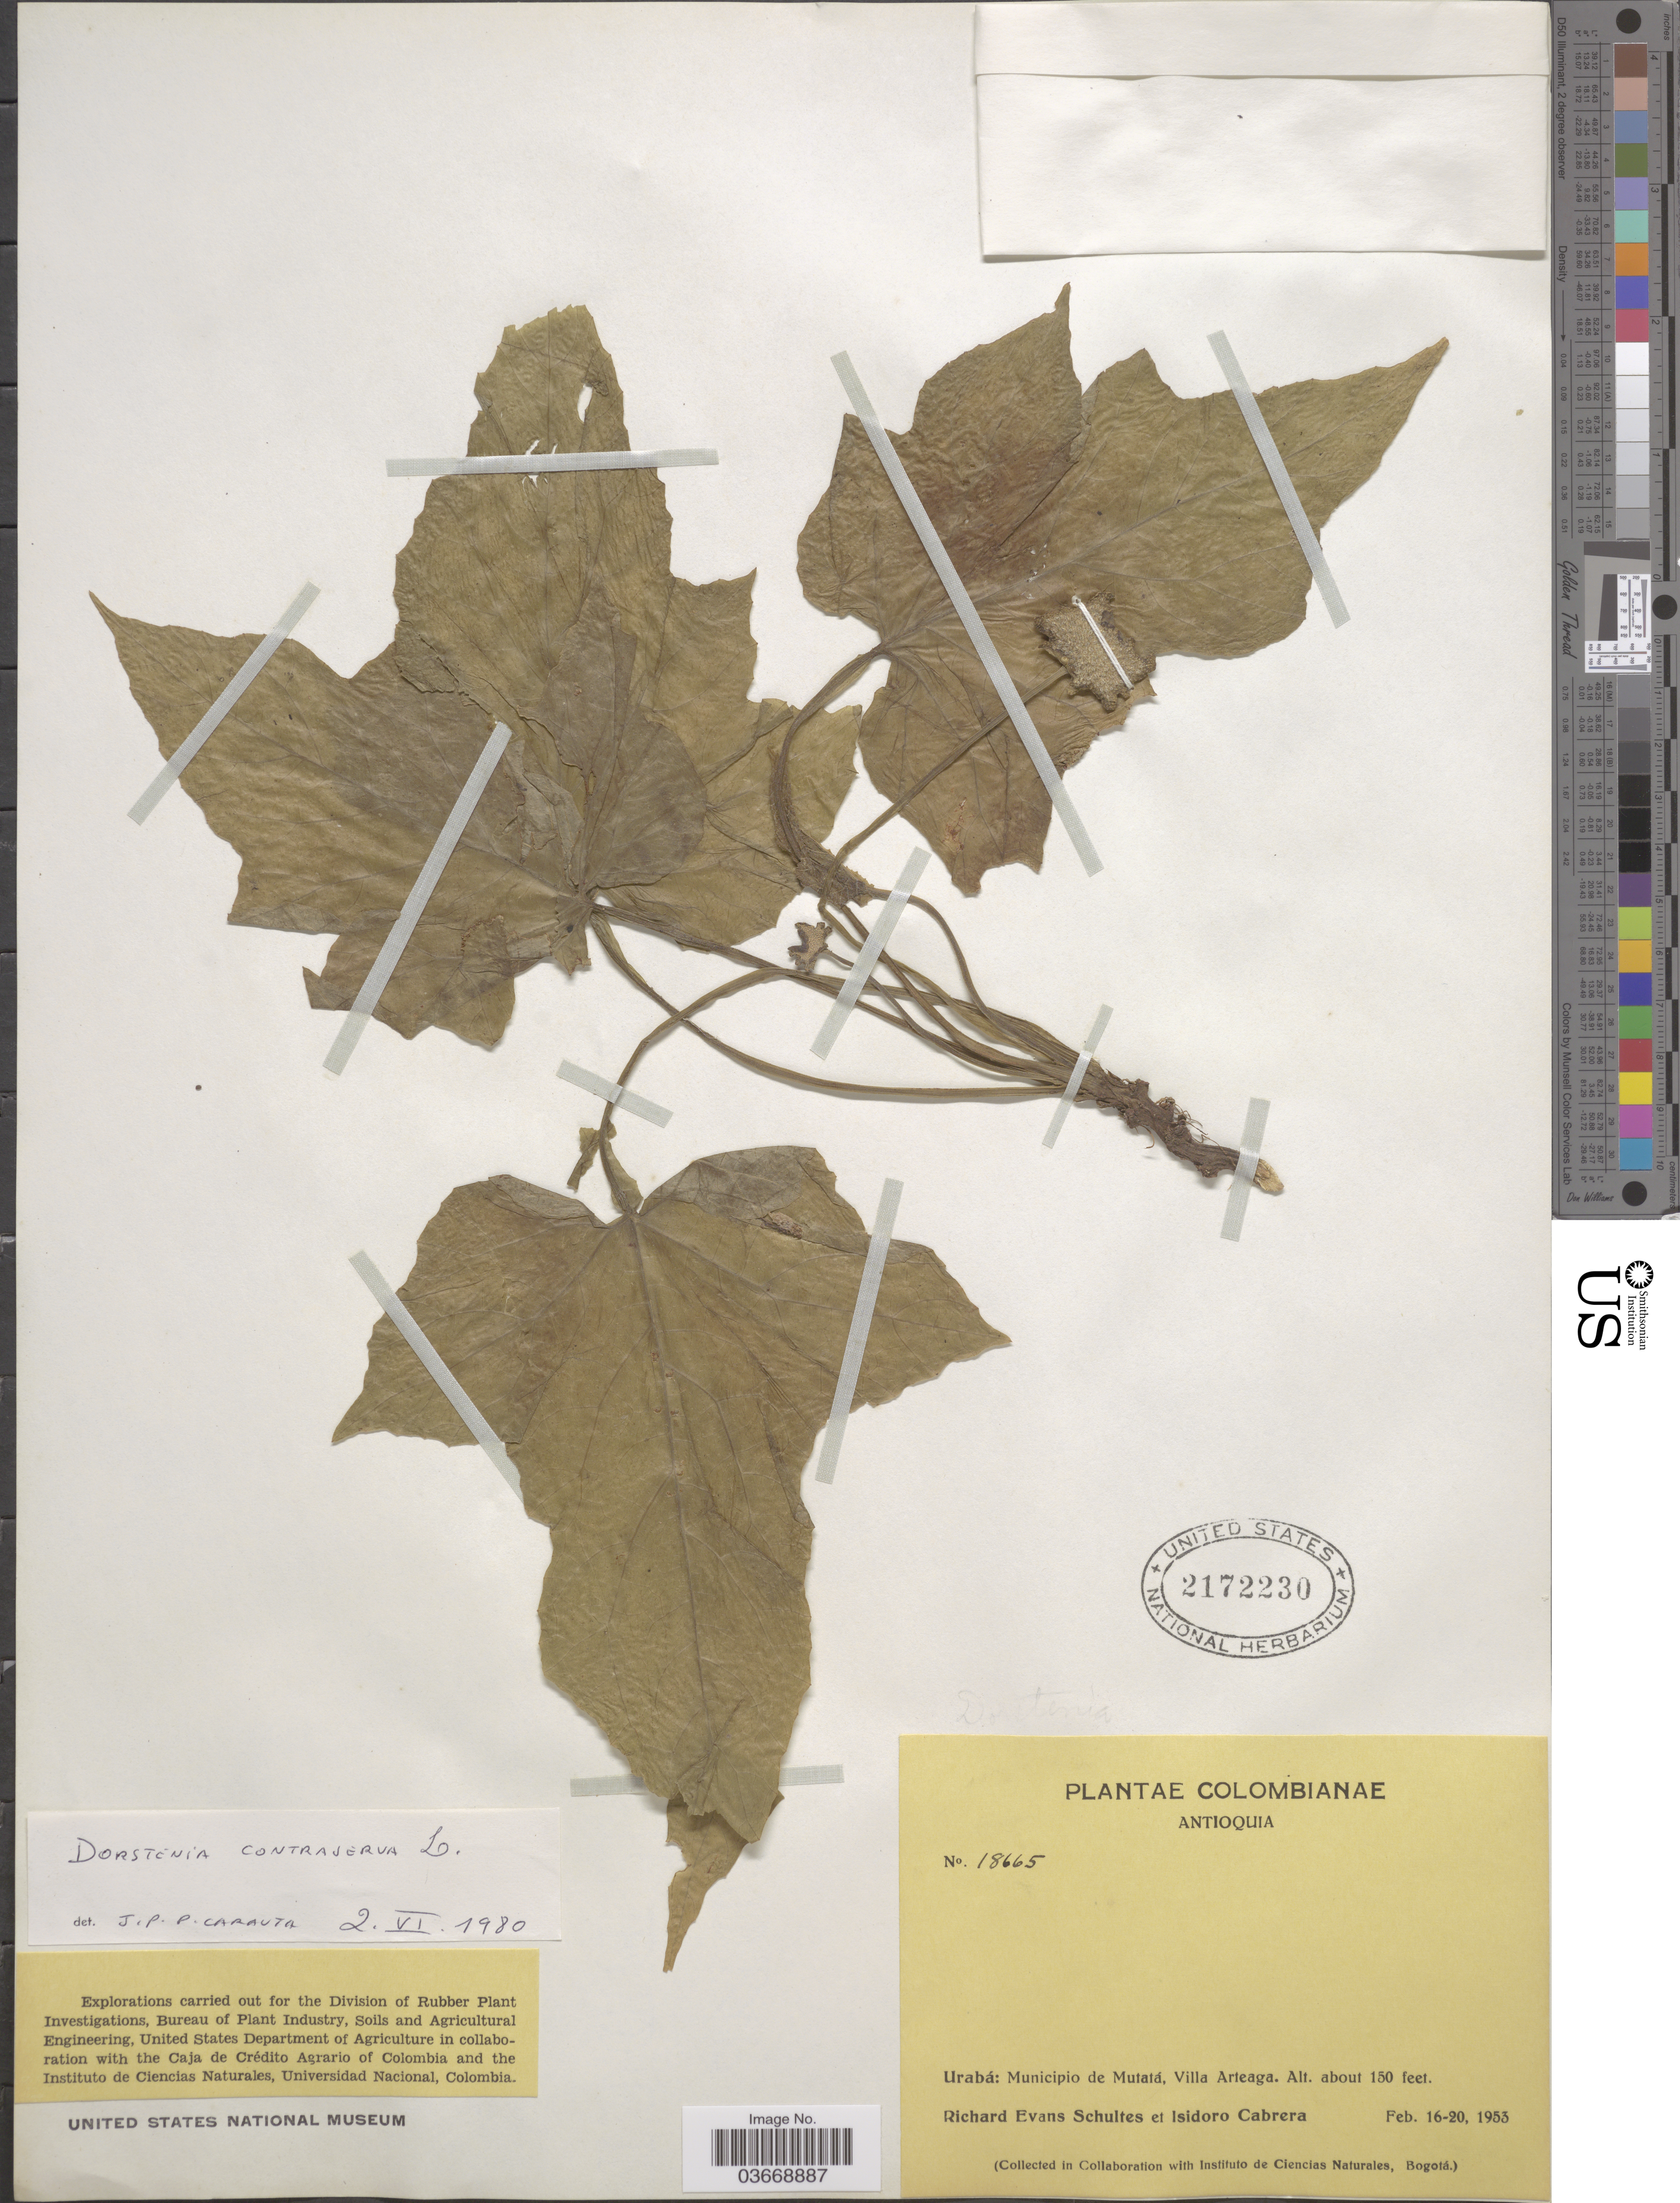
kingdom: Plantae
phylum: Tracheophyta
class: Magnoliopsida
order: Rosales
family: Moraceae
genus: Dorstenia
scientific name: Dorstenia contrajerva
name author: L.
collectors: R. E. Schultes & I. Cabrera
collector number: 18665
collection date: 1953-02-16/1953-02-20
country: Colombia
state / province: Antioquia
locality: Urabá: Municipio de Mutatá, Villa Arteaga.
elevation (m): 46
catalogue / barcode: US 2172230